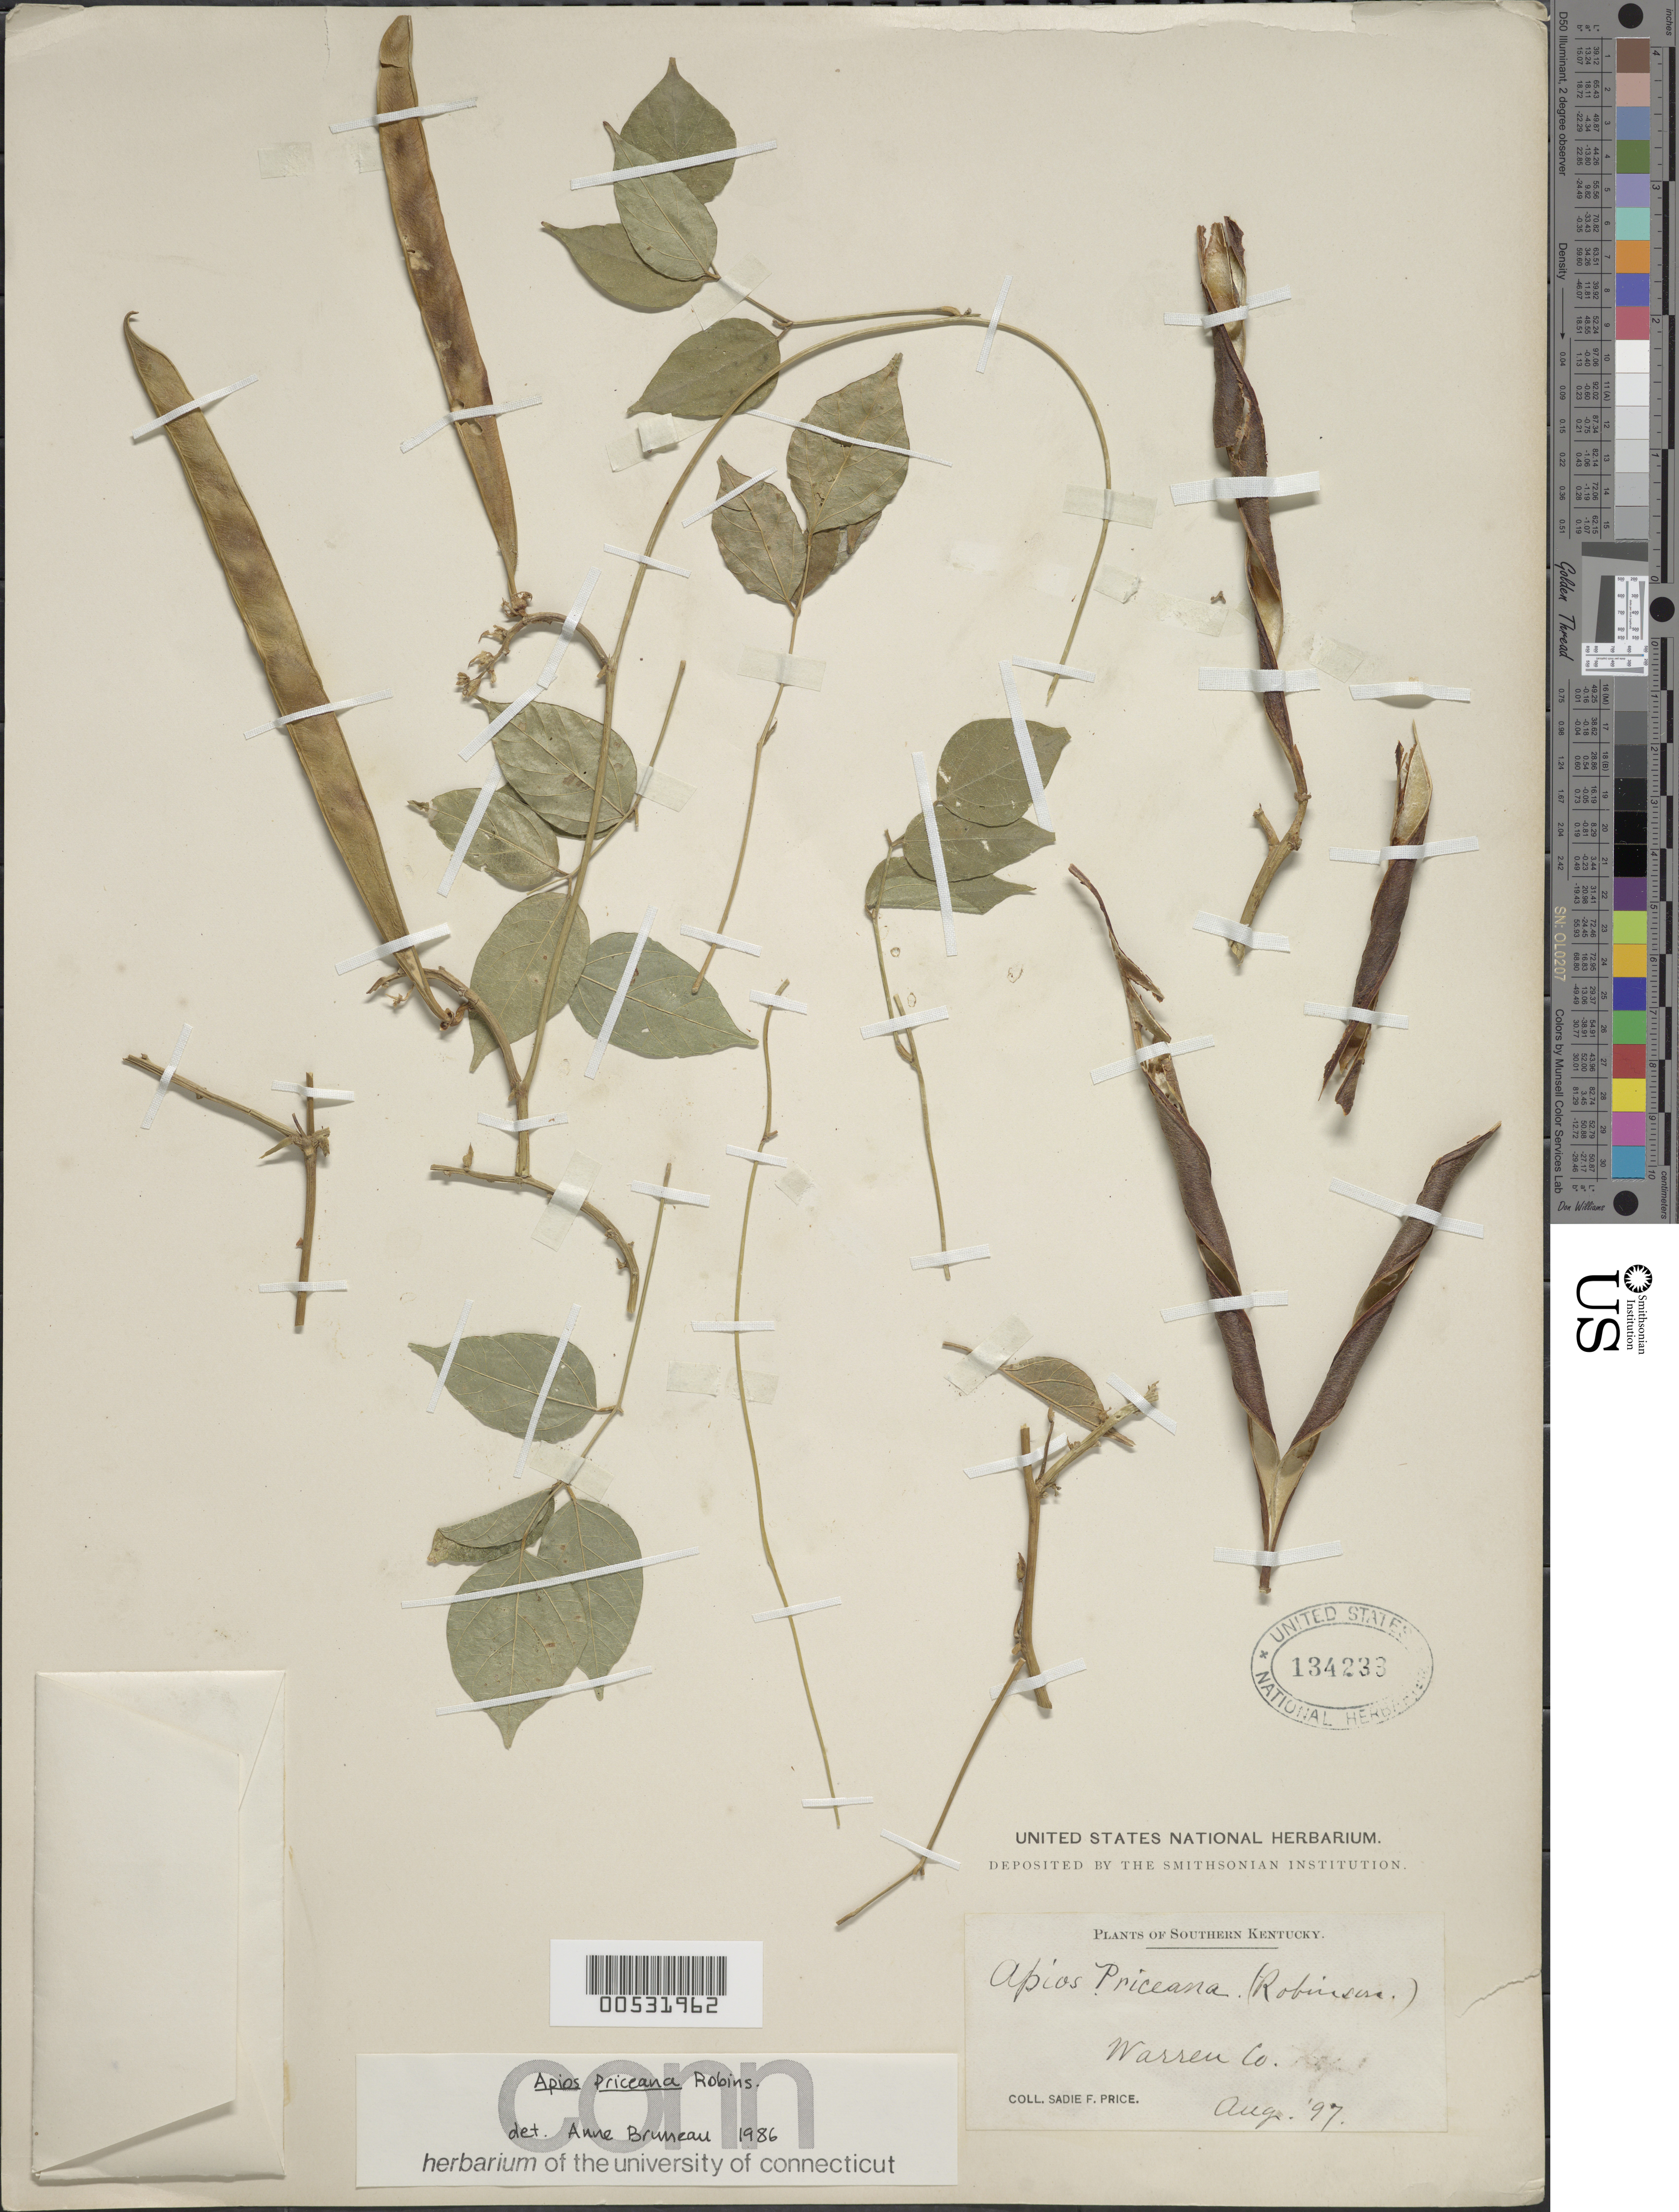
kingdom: Plantae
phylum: Tracheophyta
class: Magnoliopsida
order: Fabales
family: Fabaceae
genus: Apios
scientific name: Apios priceana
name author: B.L. Rob.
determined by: Brumeau, A.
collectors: S. Price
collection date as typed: Aug 1897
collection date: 1897-08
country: United States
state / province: Kentucky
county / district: Warren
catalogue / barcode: US 134233